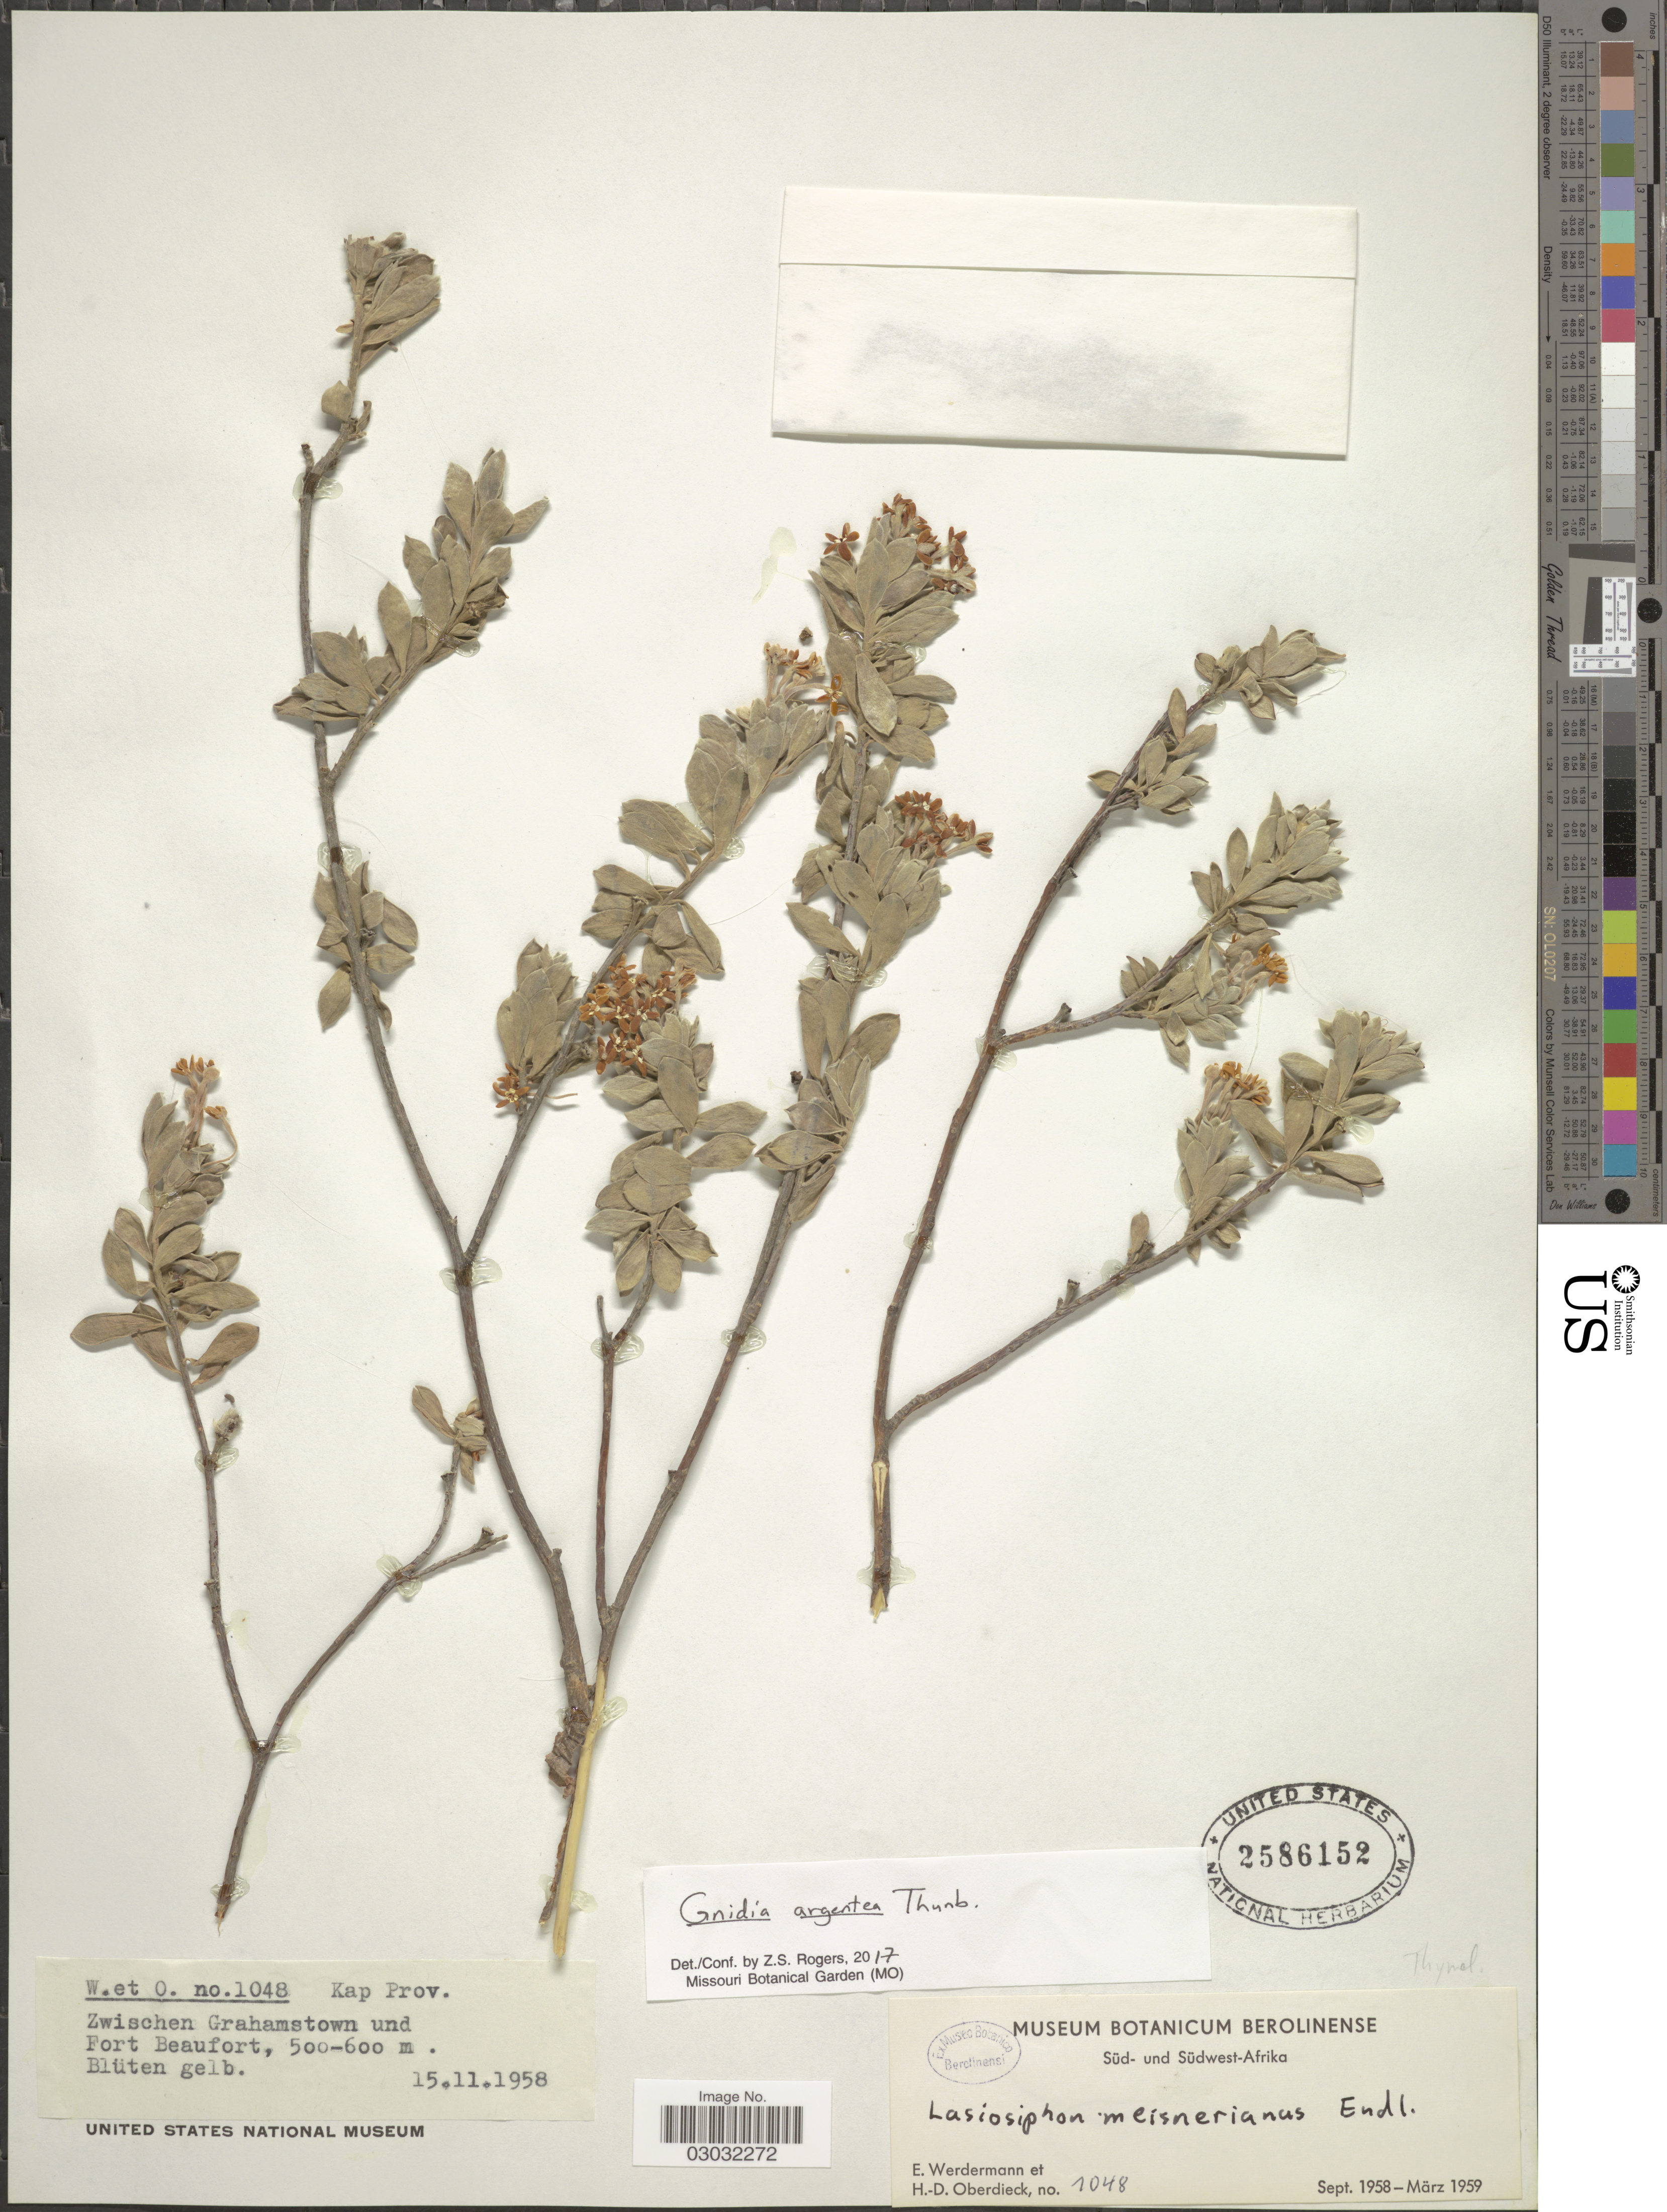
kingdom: Plantae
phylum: Tracheophyta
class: Magnoliopsida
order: Malvales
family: Thymelaeaceae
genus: Lasiosiphon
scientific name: Lasiosiphon meisnerianus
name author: Endl.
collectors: E. Werdermann & H. Oberdieck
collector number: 1048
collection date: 1958-11-15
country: South Africa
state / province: Eastern Cape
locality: Kap Prov. Zwischen Grahamstown und Fort Beaufort. Süd- und Südwest-Afrika.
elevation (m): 500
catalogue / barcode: US 2586152